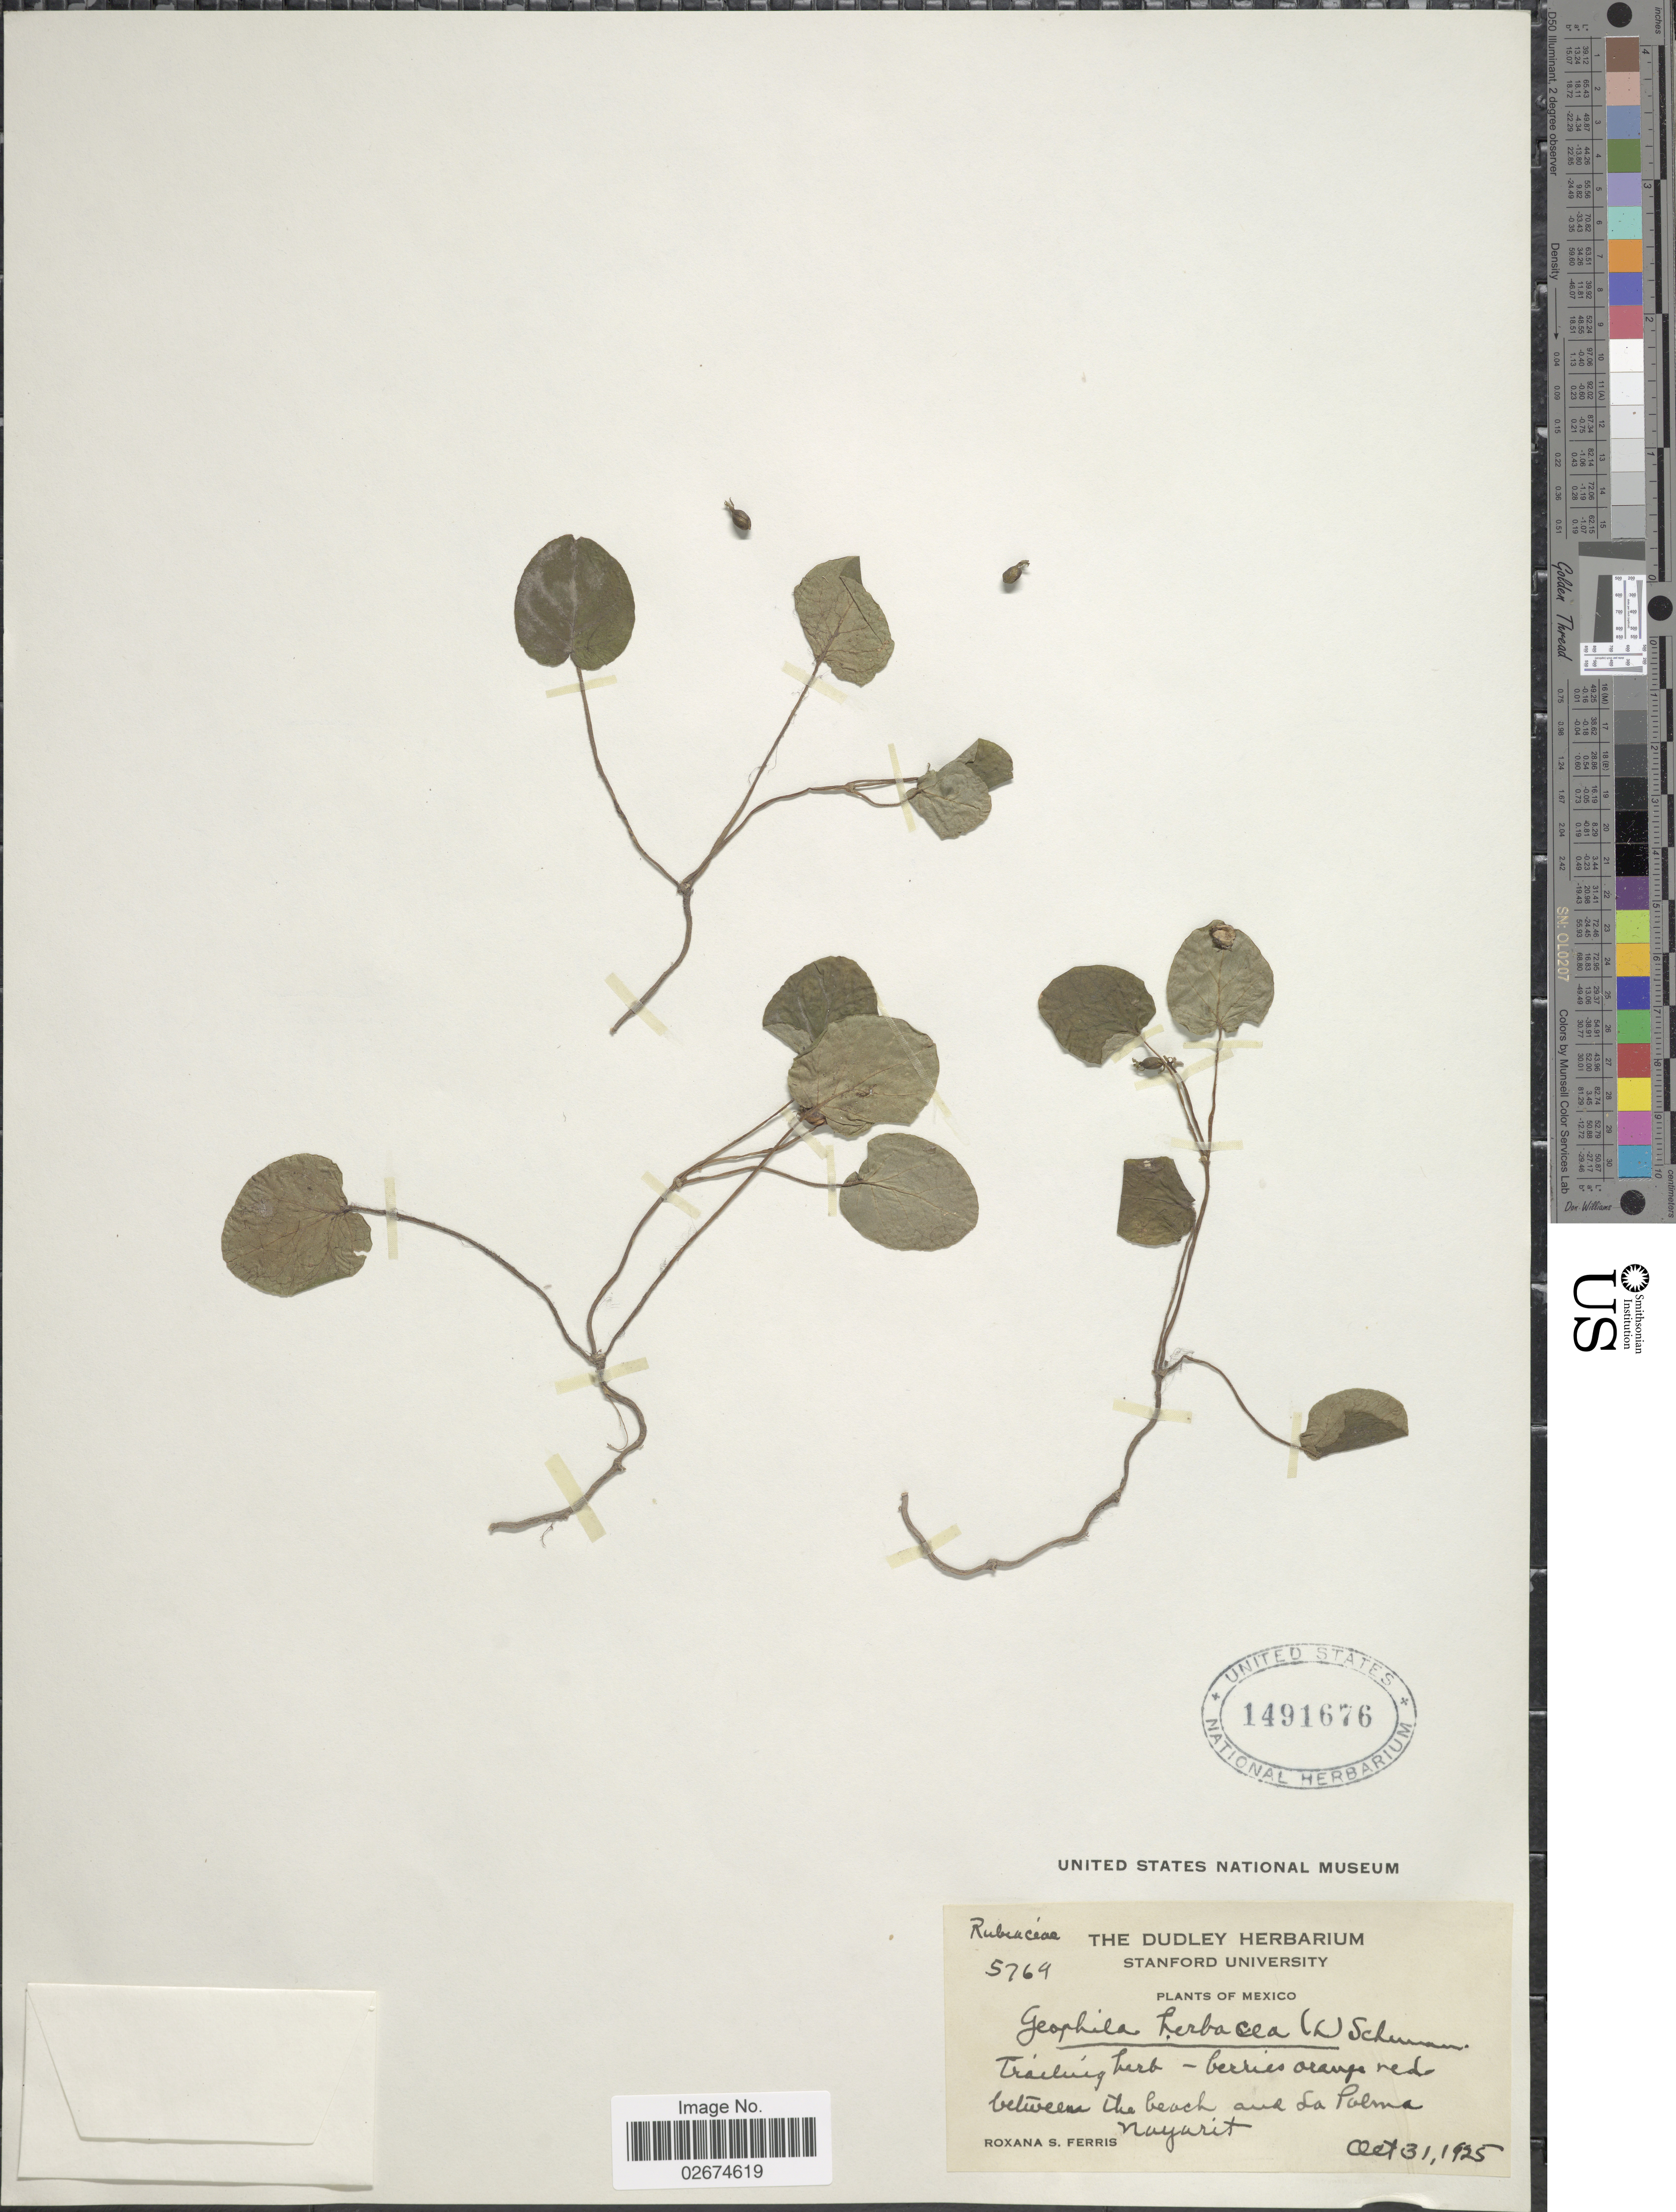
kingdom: Plantae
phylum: Tracheophyta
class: Magnoliopsida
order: Gentianales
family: Rubiaceae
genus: Geophila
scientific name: Geophila herbacea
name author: (Jacq.) K. Schum.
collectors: R. S. Ferris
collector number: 5764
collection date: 1925-10-31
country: Mexico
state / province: Nayarit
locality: Between the beach and La Palma, Nayarit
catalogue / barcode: US 1491676